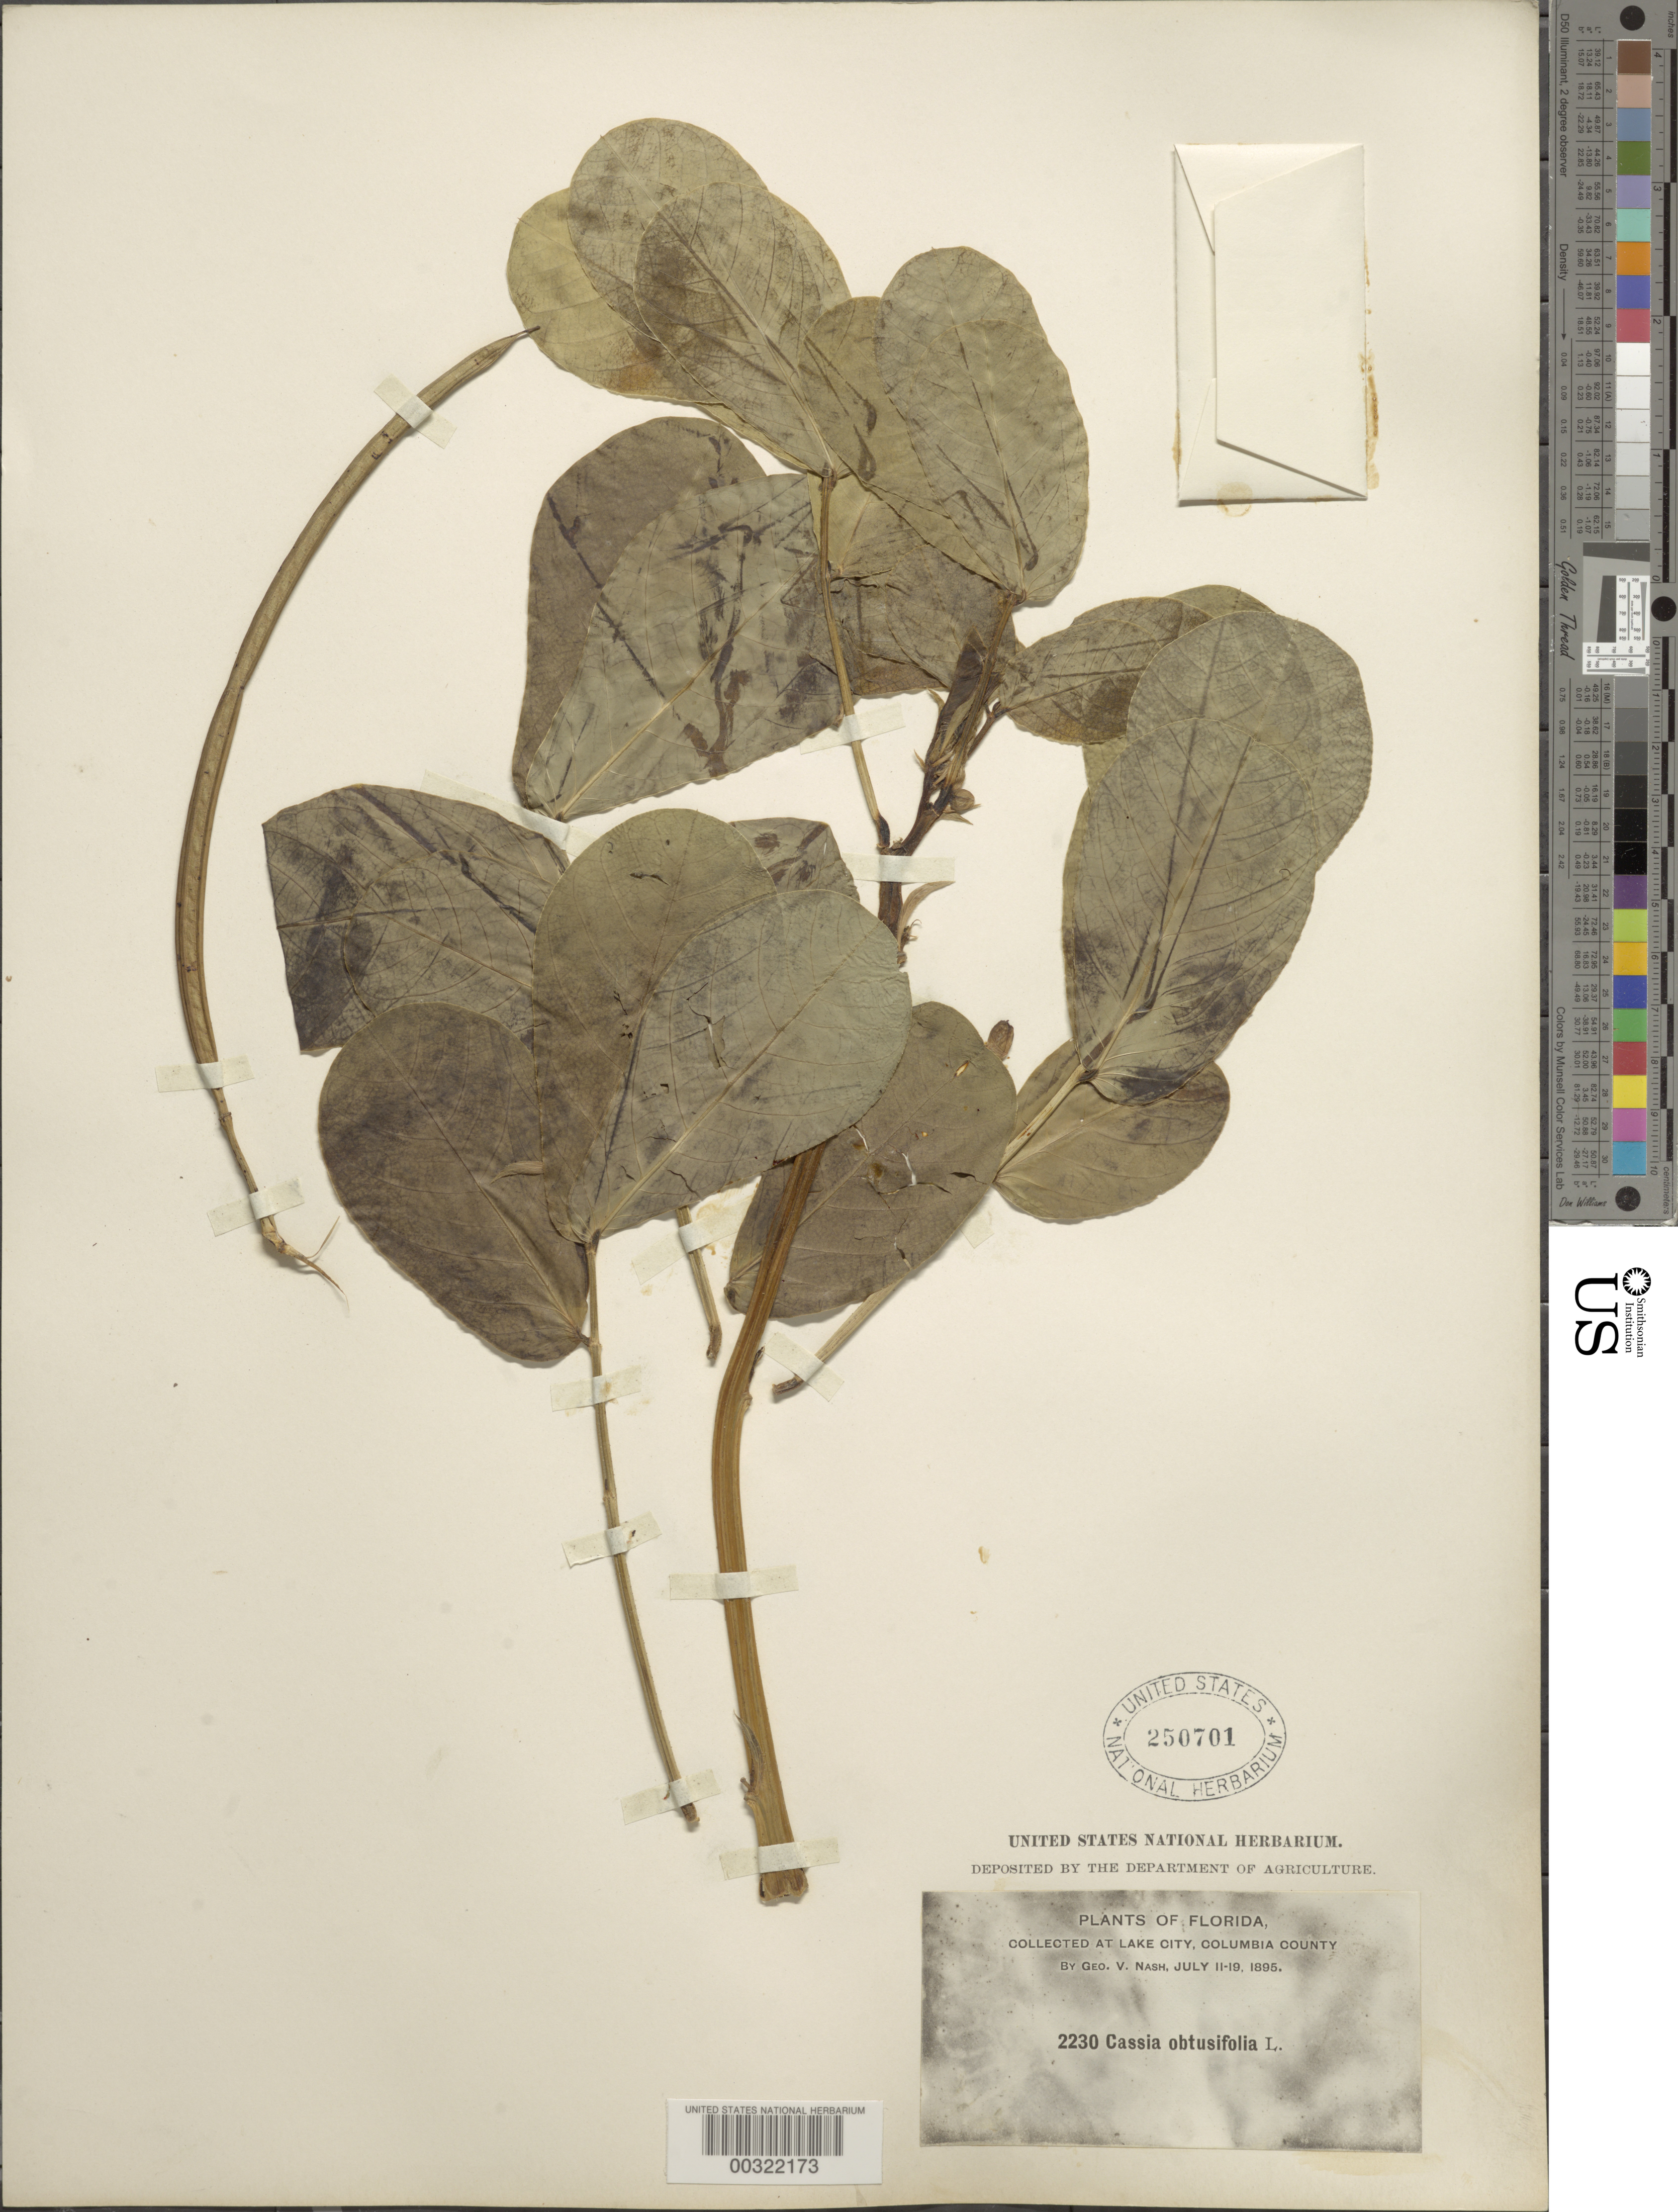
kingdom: Plantae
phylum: Tracheophyta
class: Magnoliopsida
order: Fabales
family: Fabaceae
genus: Senna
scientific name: Senna obtusifolia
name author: (L.) H.S. Irwin & Barneby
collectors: G. V. Nash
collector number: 2230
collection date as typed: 11 Jul 1895 to 19 Jul 1895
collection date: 1895-07-11/1895-07-19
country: United States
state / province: Florida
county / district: Columbia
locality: At lake city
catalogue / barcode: US 250701